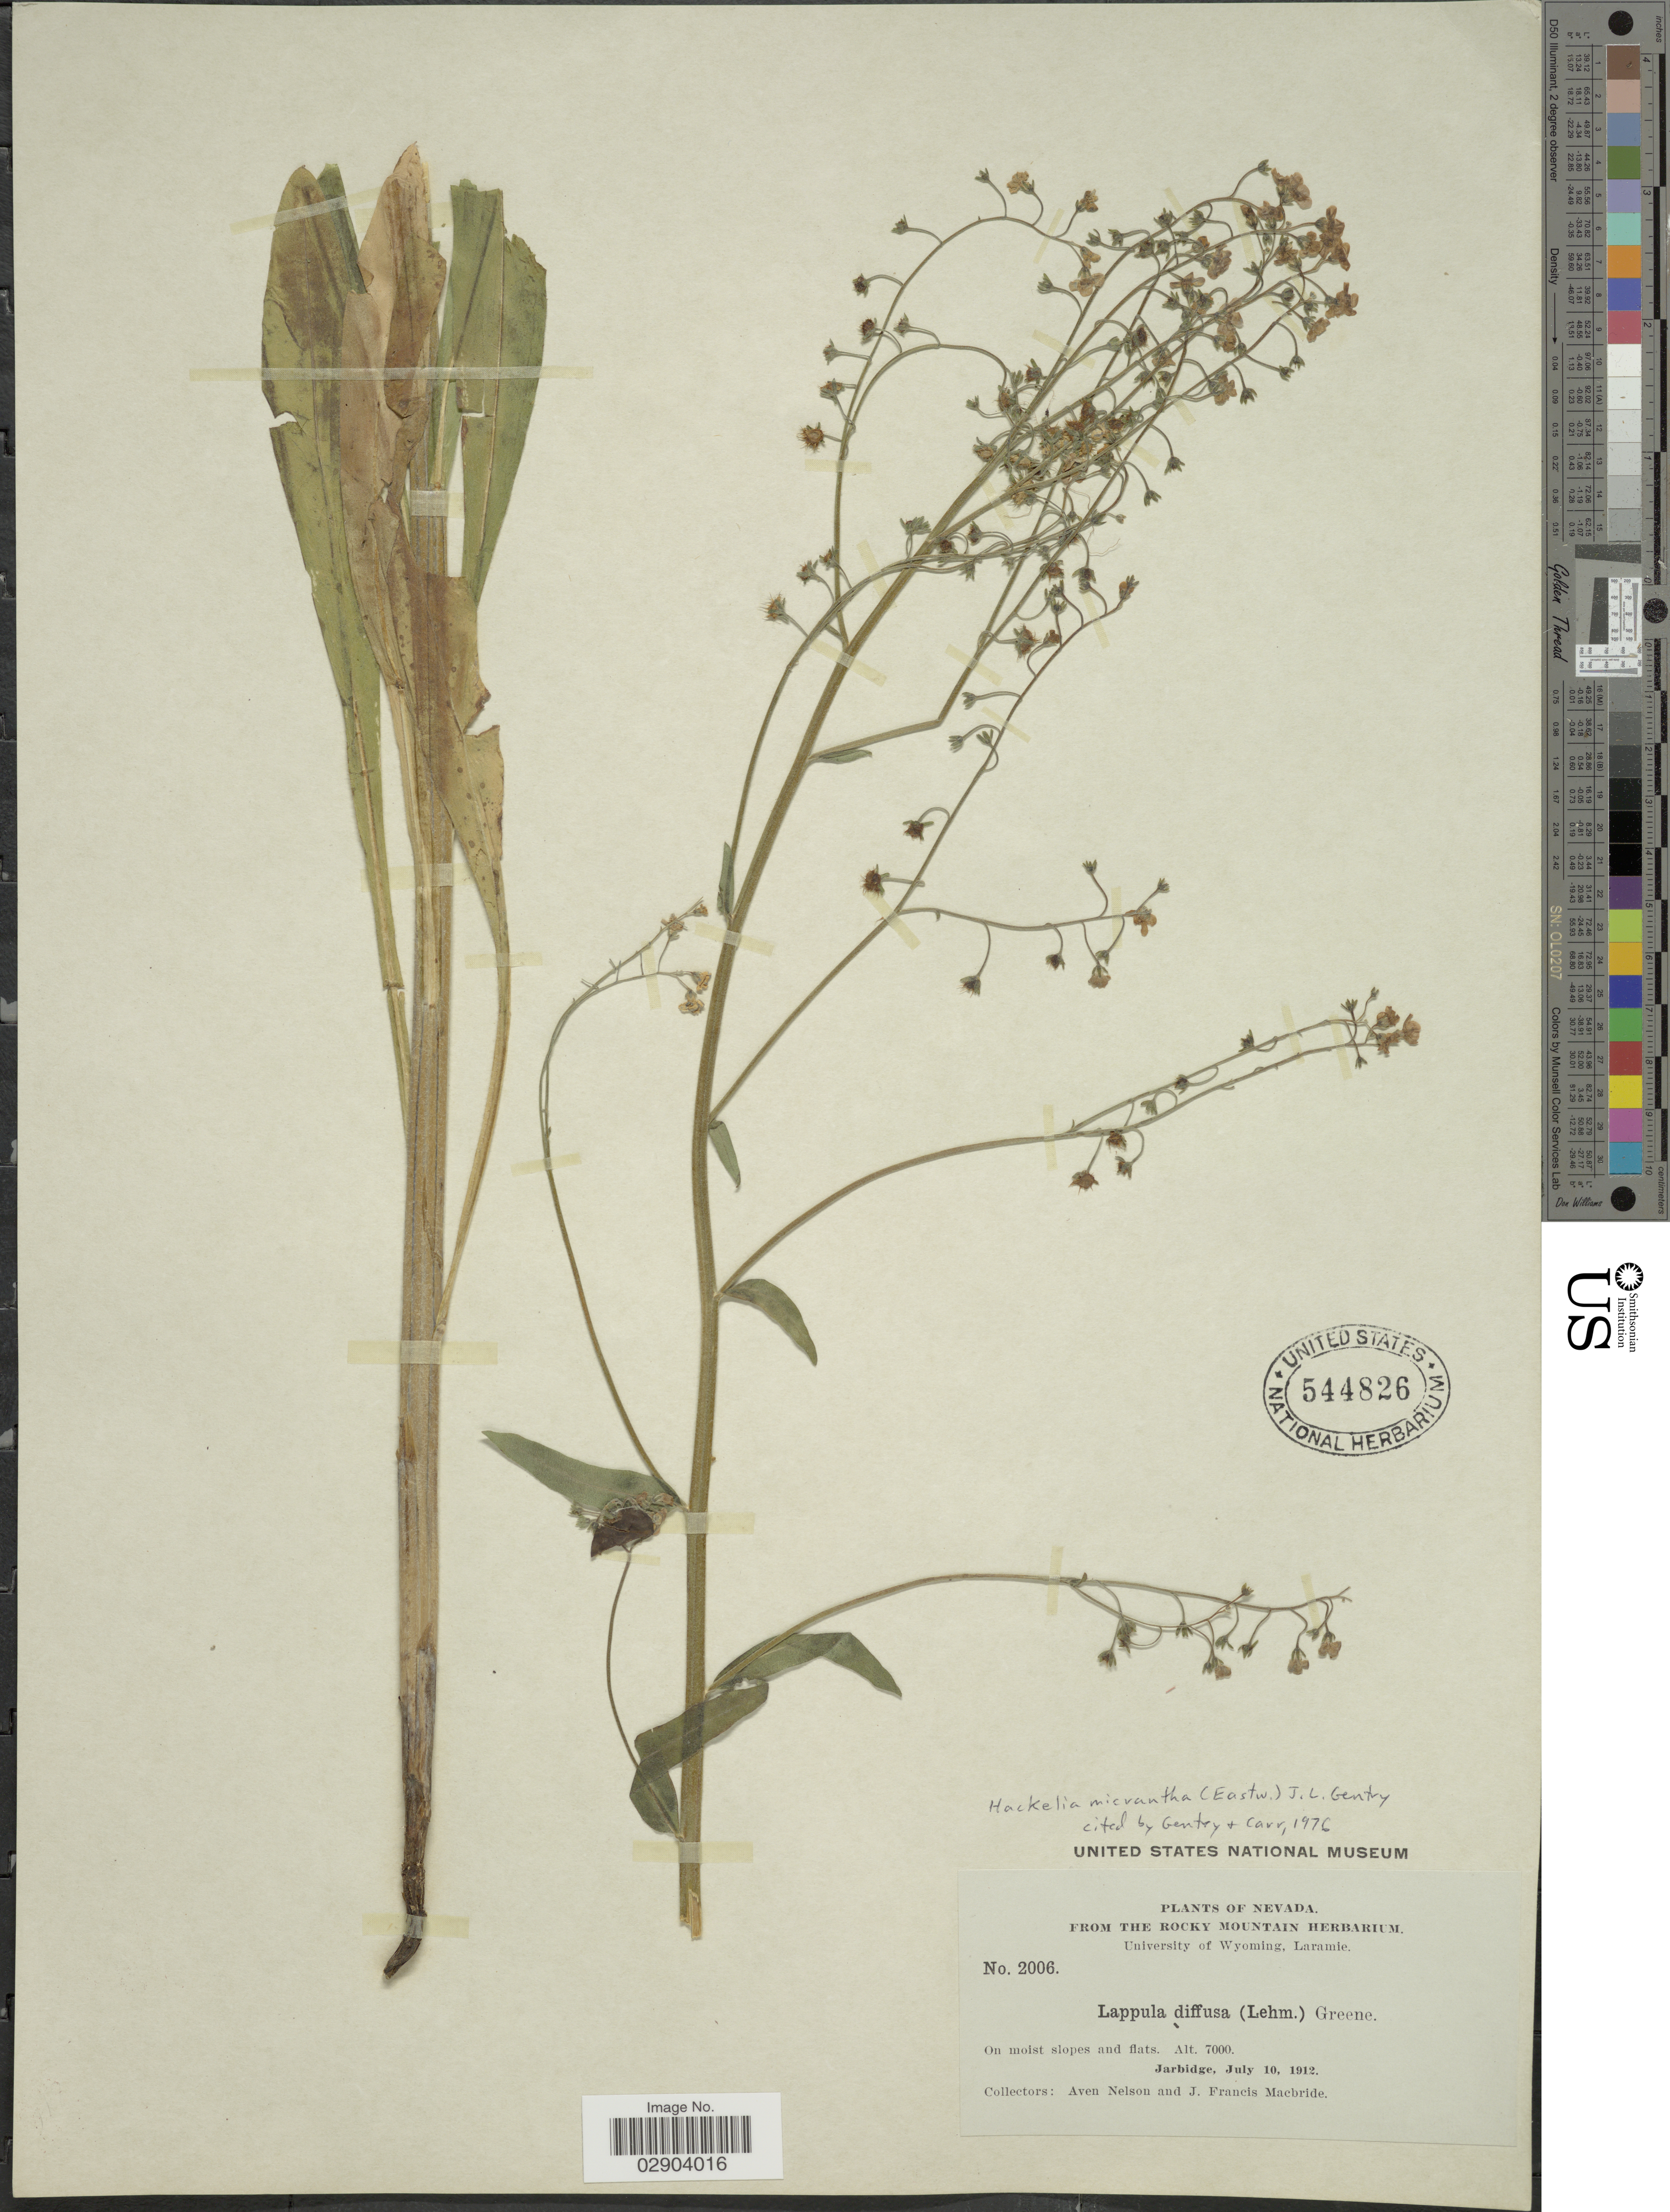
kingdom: Plantae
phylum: Tracheophyta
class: Magnoliopsida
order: Boraginales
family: Boraginaceae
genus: Hackelia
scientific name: Hackelia micrantha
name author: (Eastw.) J.L. Gentry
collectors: A. Nelson & J. F. Macbride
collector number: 2006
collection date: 1912-07-10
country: United States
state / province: Nevada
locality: On moist slopes and flats. Jarbidge.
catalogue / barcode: US 544826